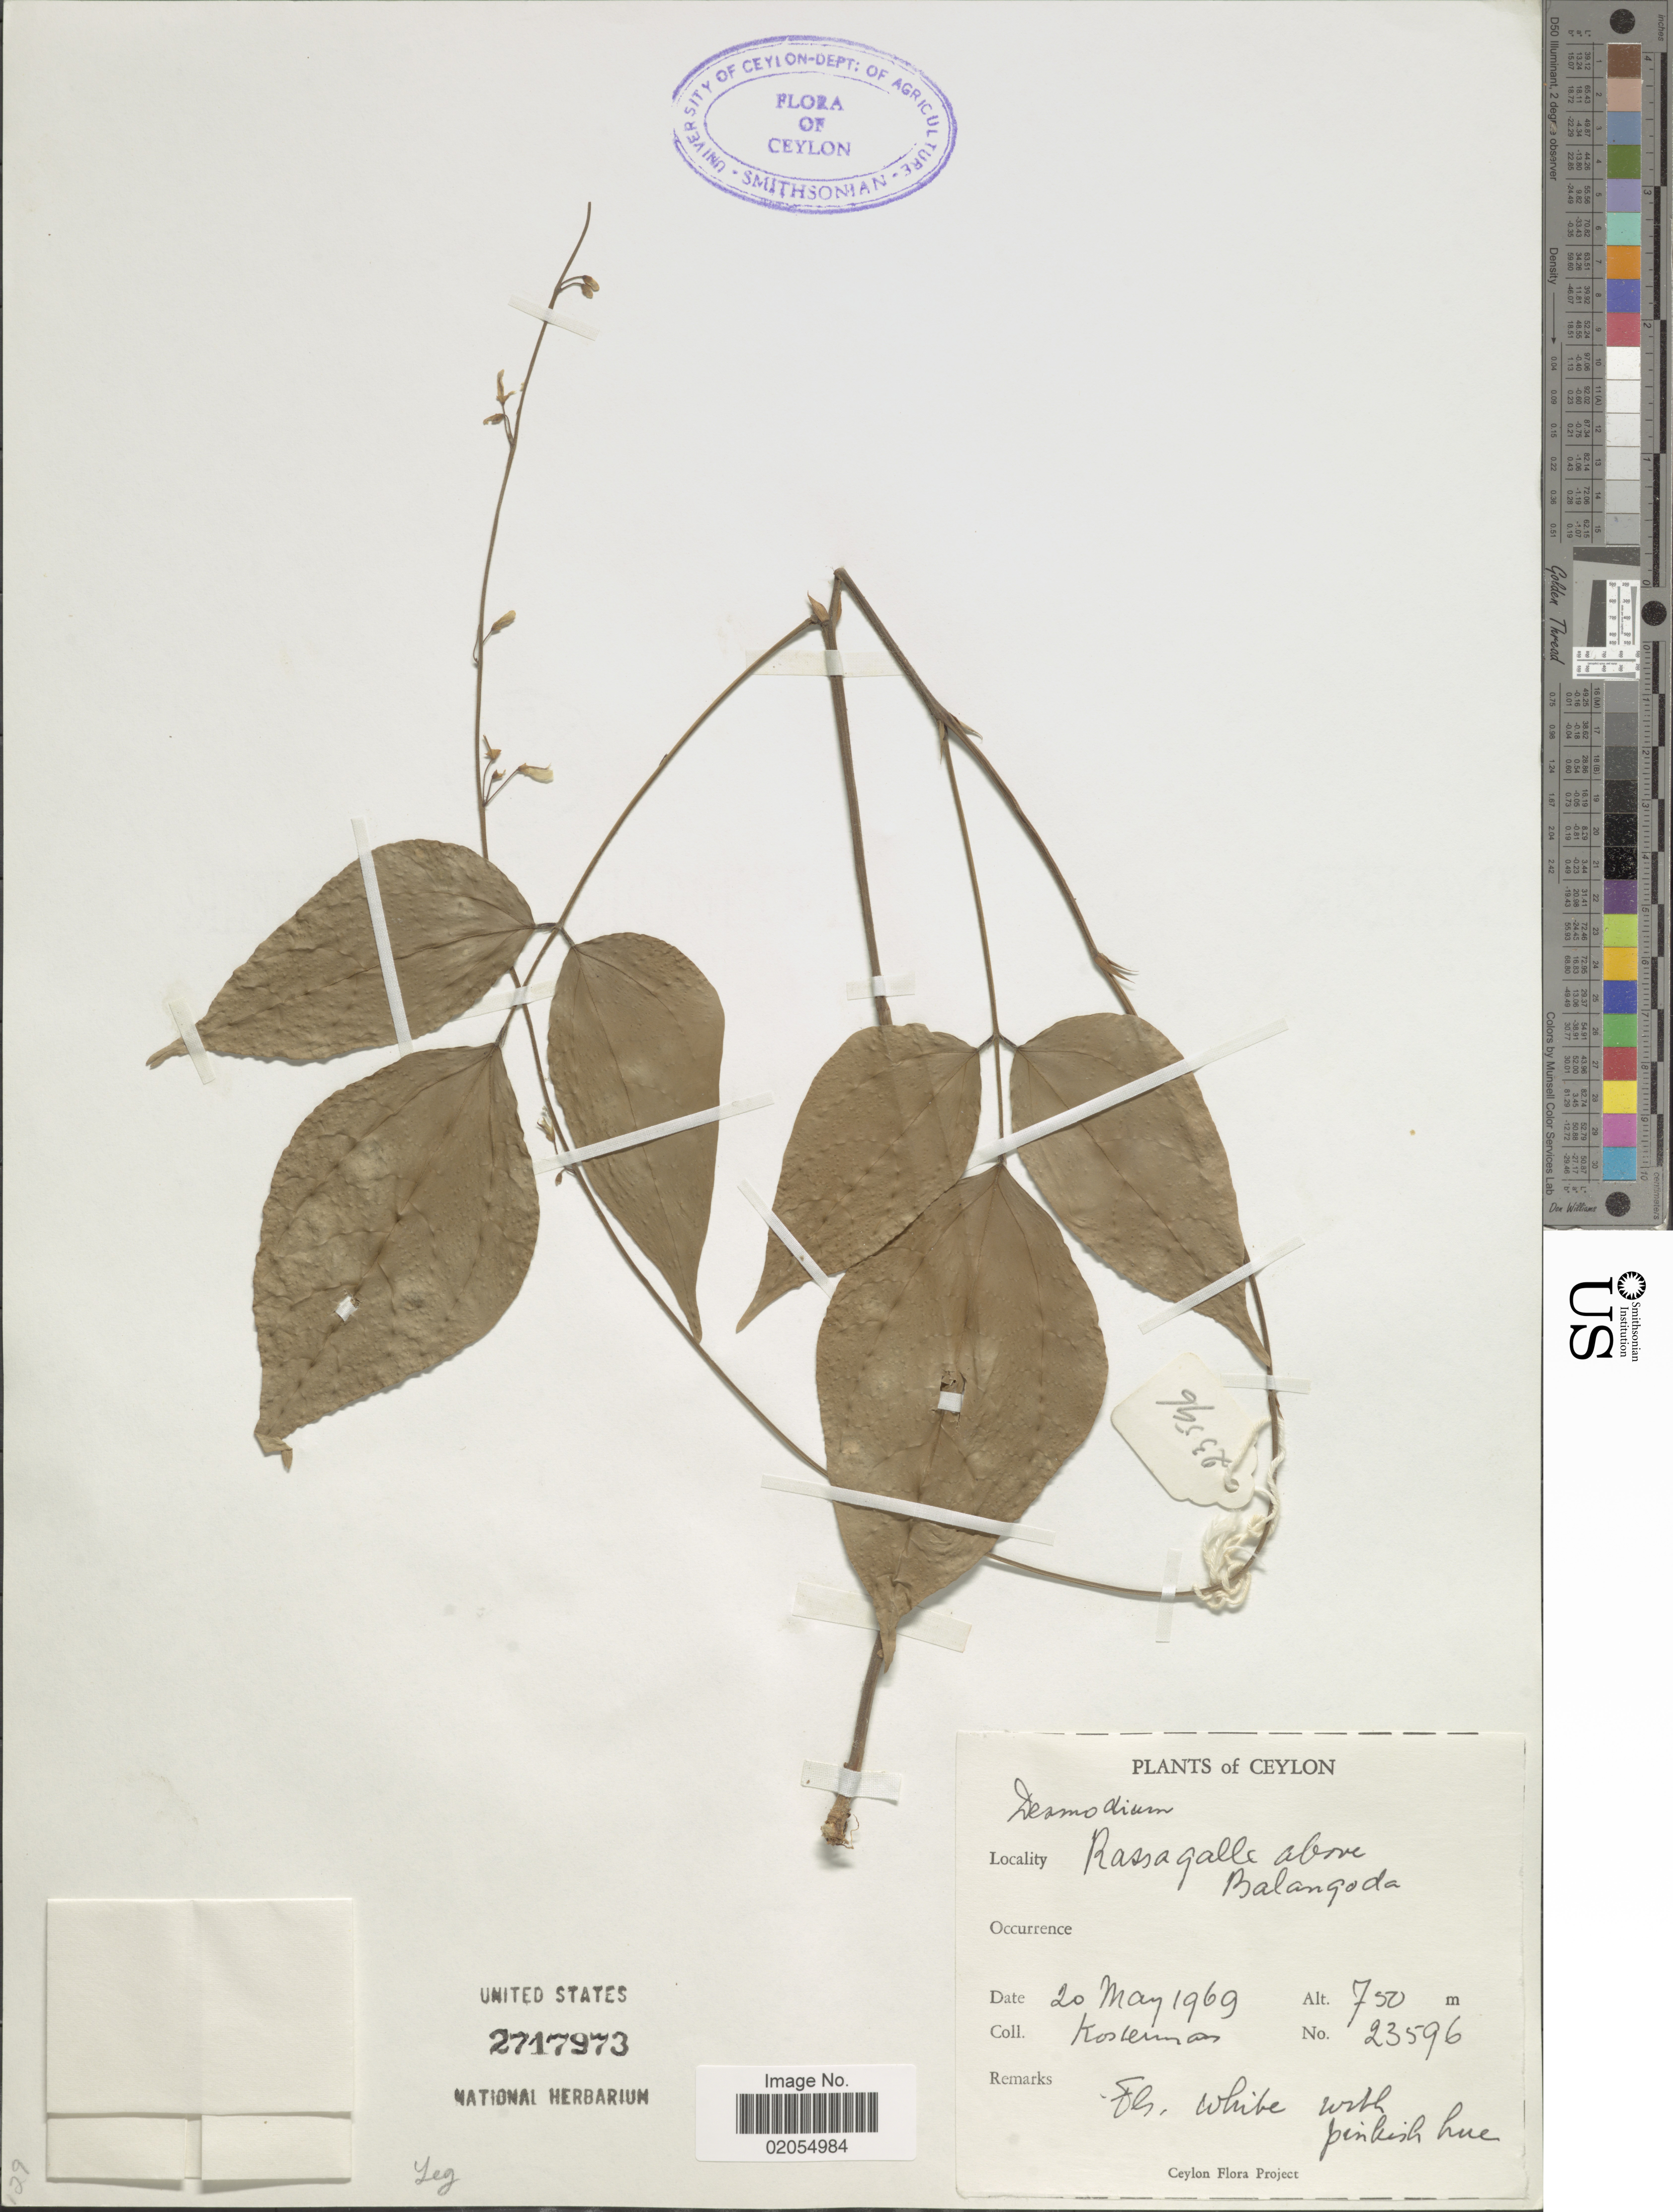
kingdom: Plantae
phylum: Tracheophyta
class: Magnoliopsida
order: Fabales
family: Fabaceae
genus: Desmodium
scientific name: Desmodium sp.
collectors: Kostermans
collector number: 23596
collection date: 1969-05-20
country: Sri Lanka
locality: Ceylon. Rassagalle above Balangoda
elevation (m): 750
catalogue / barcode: US 2717973